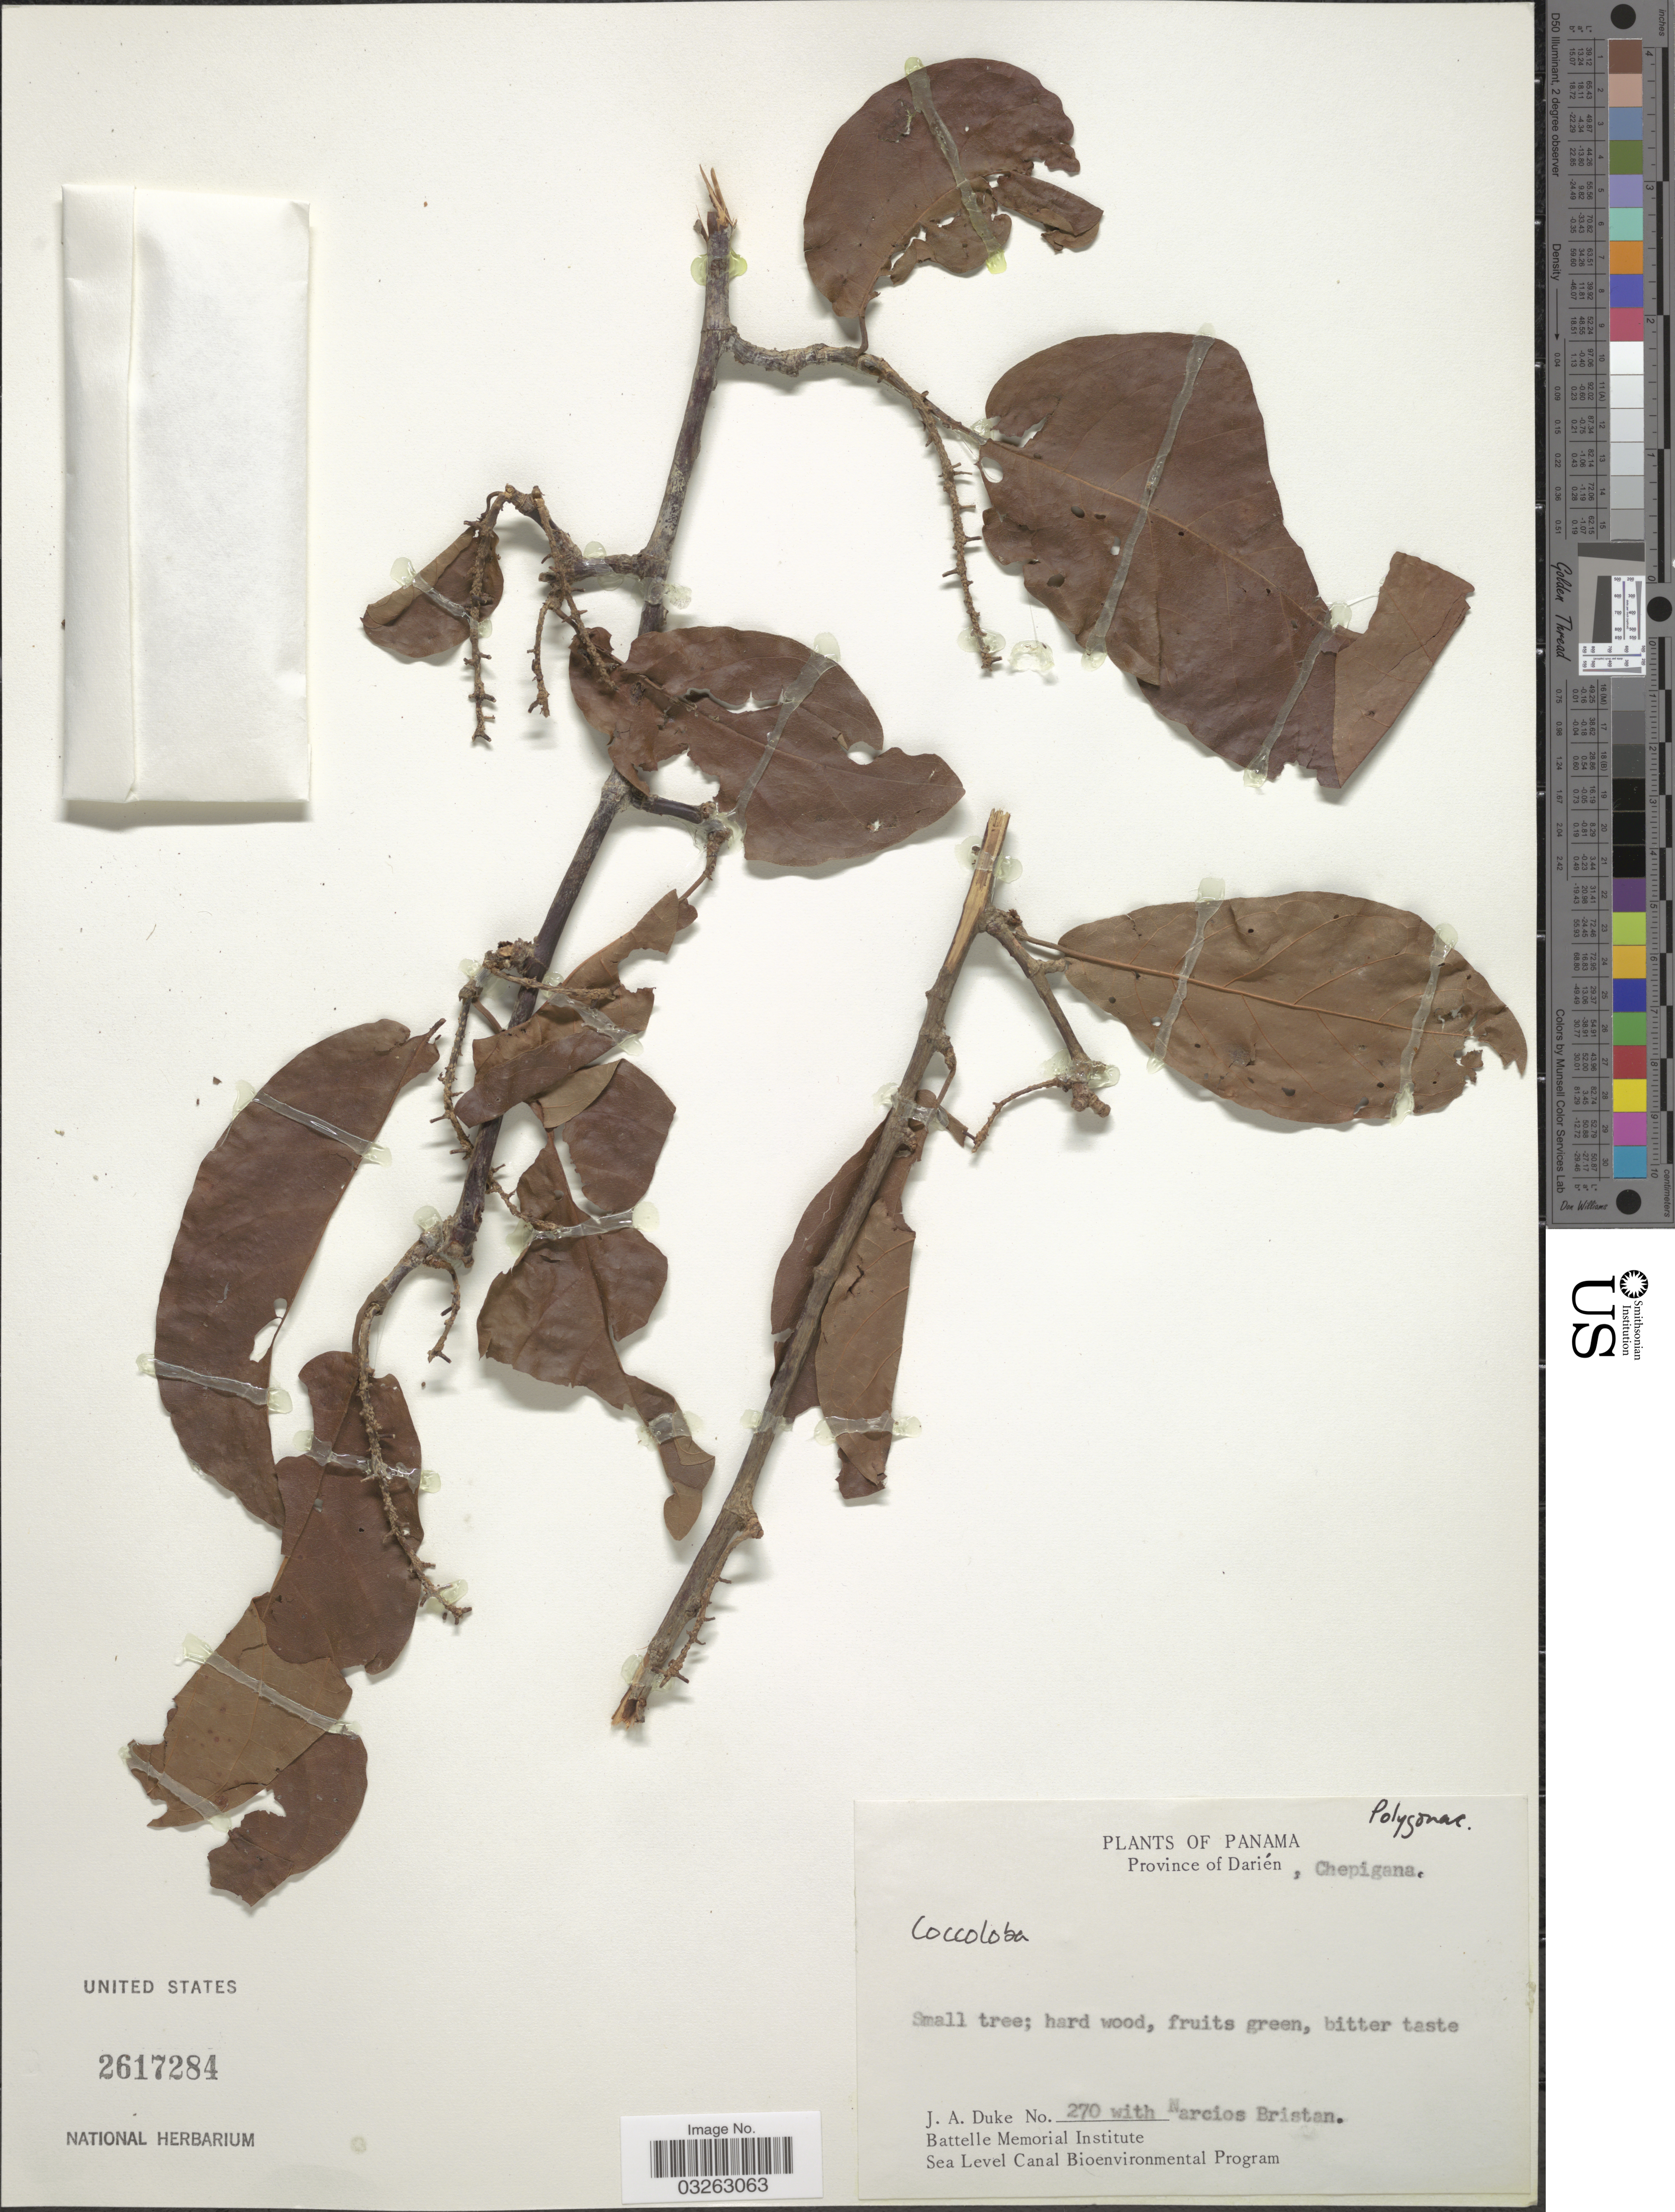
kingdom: Plantae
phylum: Tracheophyta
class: Magnoliopsida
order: Caryophyllales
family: Polygonaceae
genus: Coccoloba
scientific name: Coccoloba sp.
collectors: J. A. Duke & N. Bristan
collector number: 270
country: Panama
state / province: Darién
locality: Chepigana.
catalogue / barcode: US 2617284